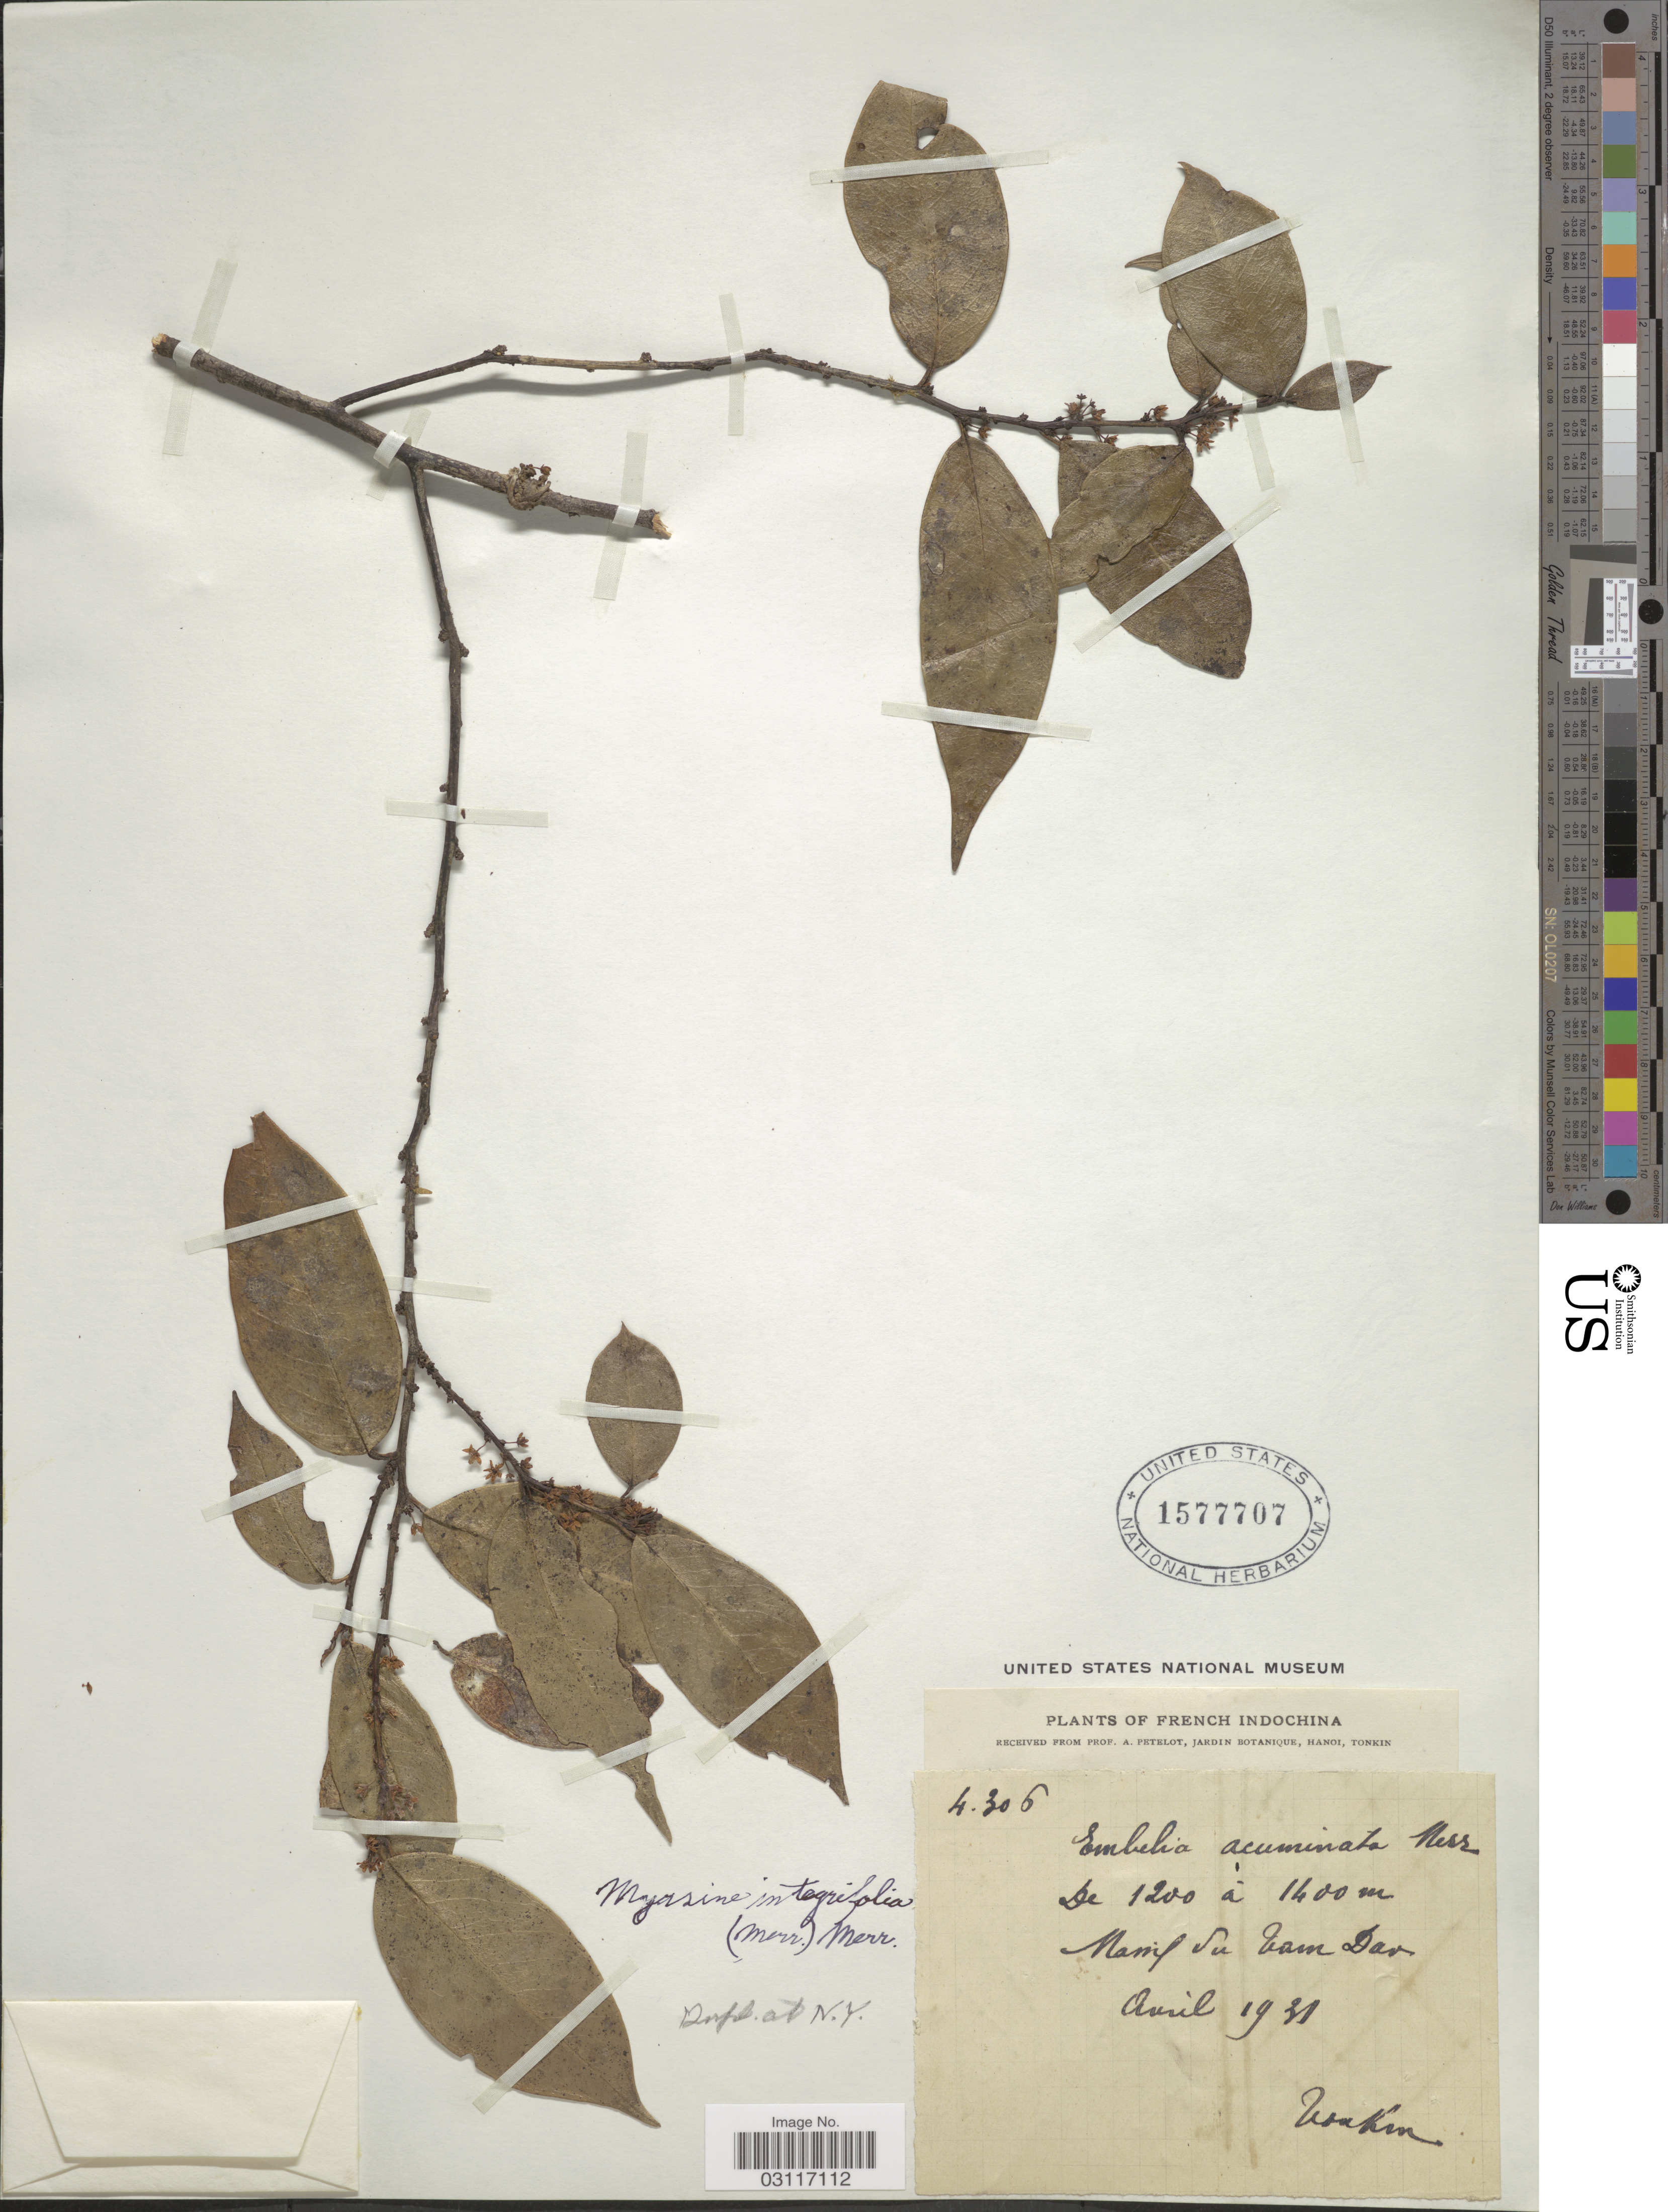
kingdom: Plantae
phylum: Tracheophyta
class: Magnoliopsida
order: Ericales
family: Primulaceae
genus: Myrsine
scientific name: Myrsine integrifolia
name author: Merr.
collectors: A. Petelot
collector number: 4306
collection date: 1931-04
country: Vietnam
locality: French Indochina. Massif du Tam Dao.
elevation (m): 1200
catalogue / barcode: US 1577707